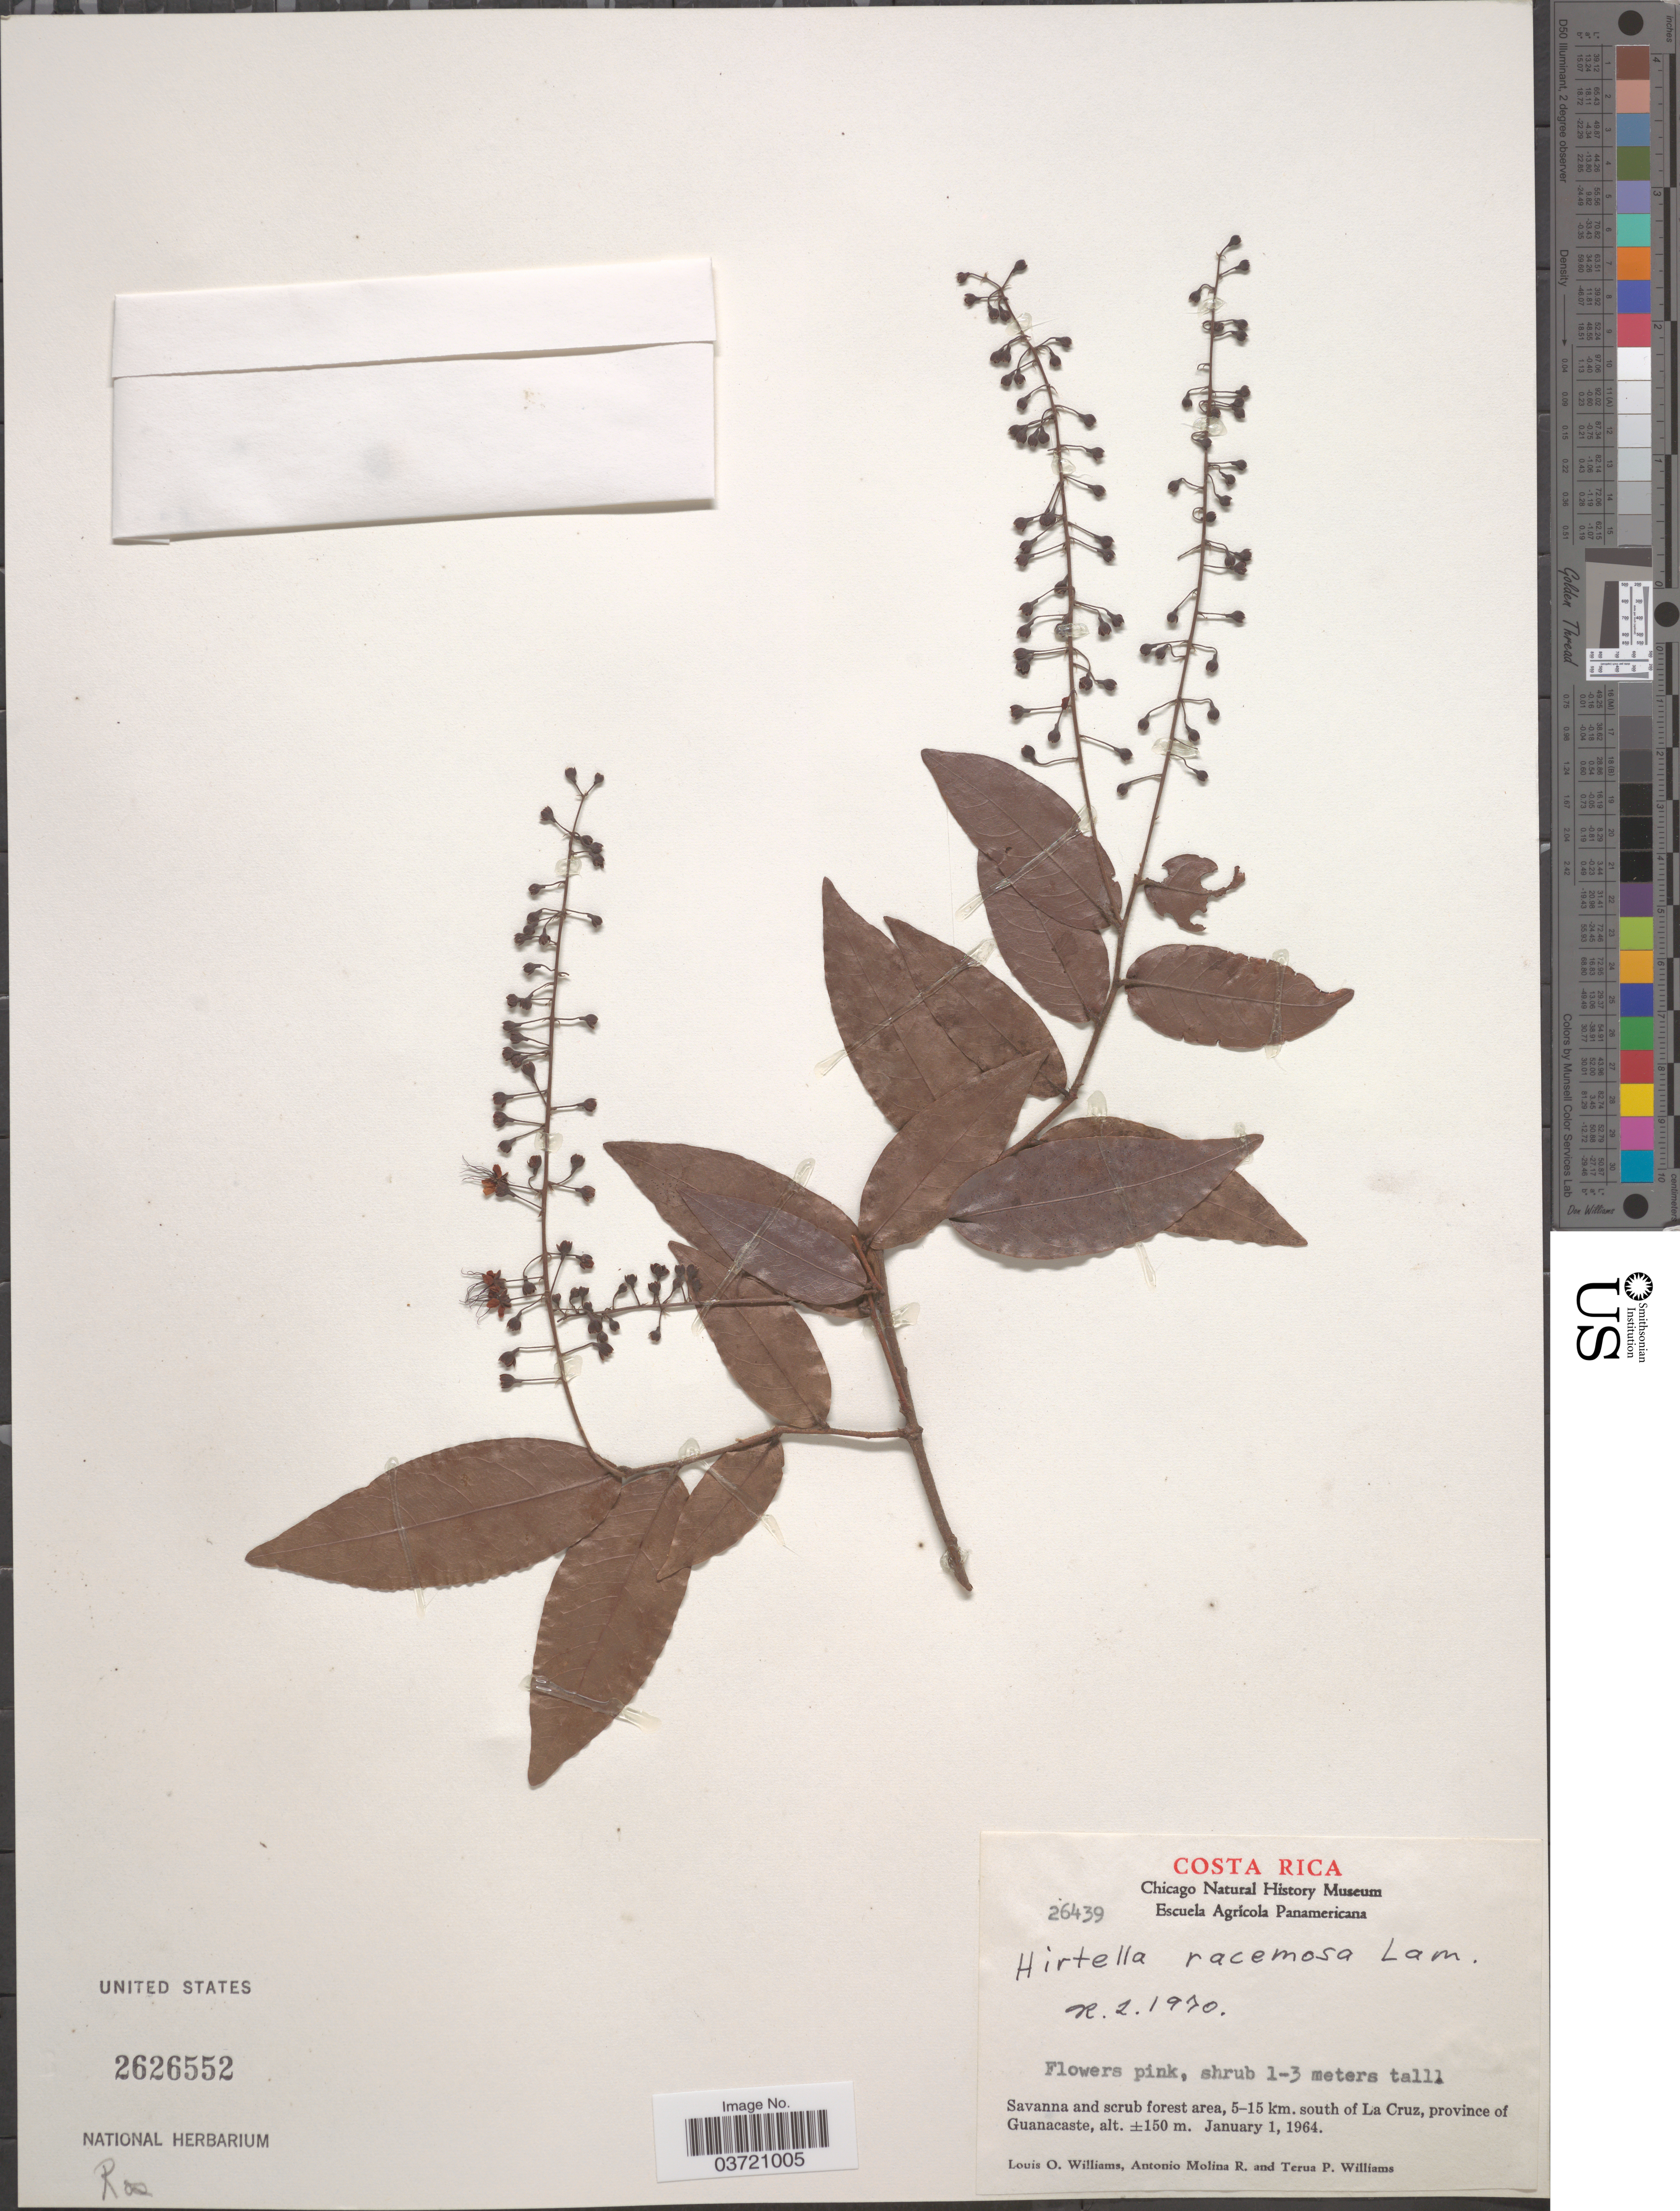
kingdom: Plantae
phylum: Tracheophyta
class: Magnoliopsida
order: Malpighiales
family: Chrysobalanaceae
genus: Hirtella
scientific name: Hirtella racemosa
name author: Lam.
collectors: L. O. Williams, A. Molina R. & T. Williams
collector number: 26439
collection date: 1964-01-01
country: Costa Rica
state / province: Guanacaste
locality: Savanna and scrub forest area, 5-15 km. south of La Cruz.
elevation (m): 150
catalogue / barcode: US 2626552